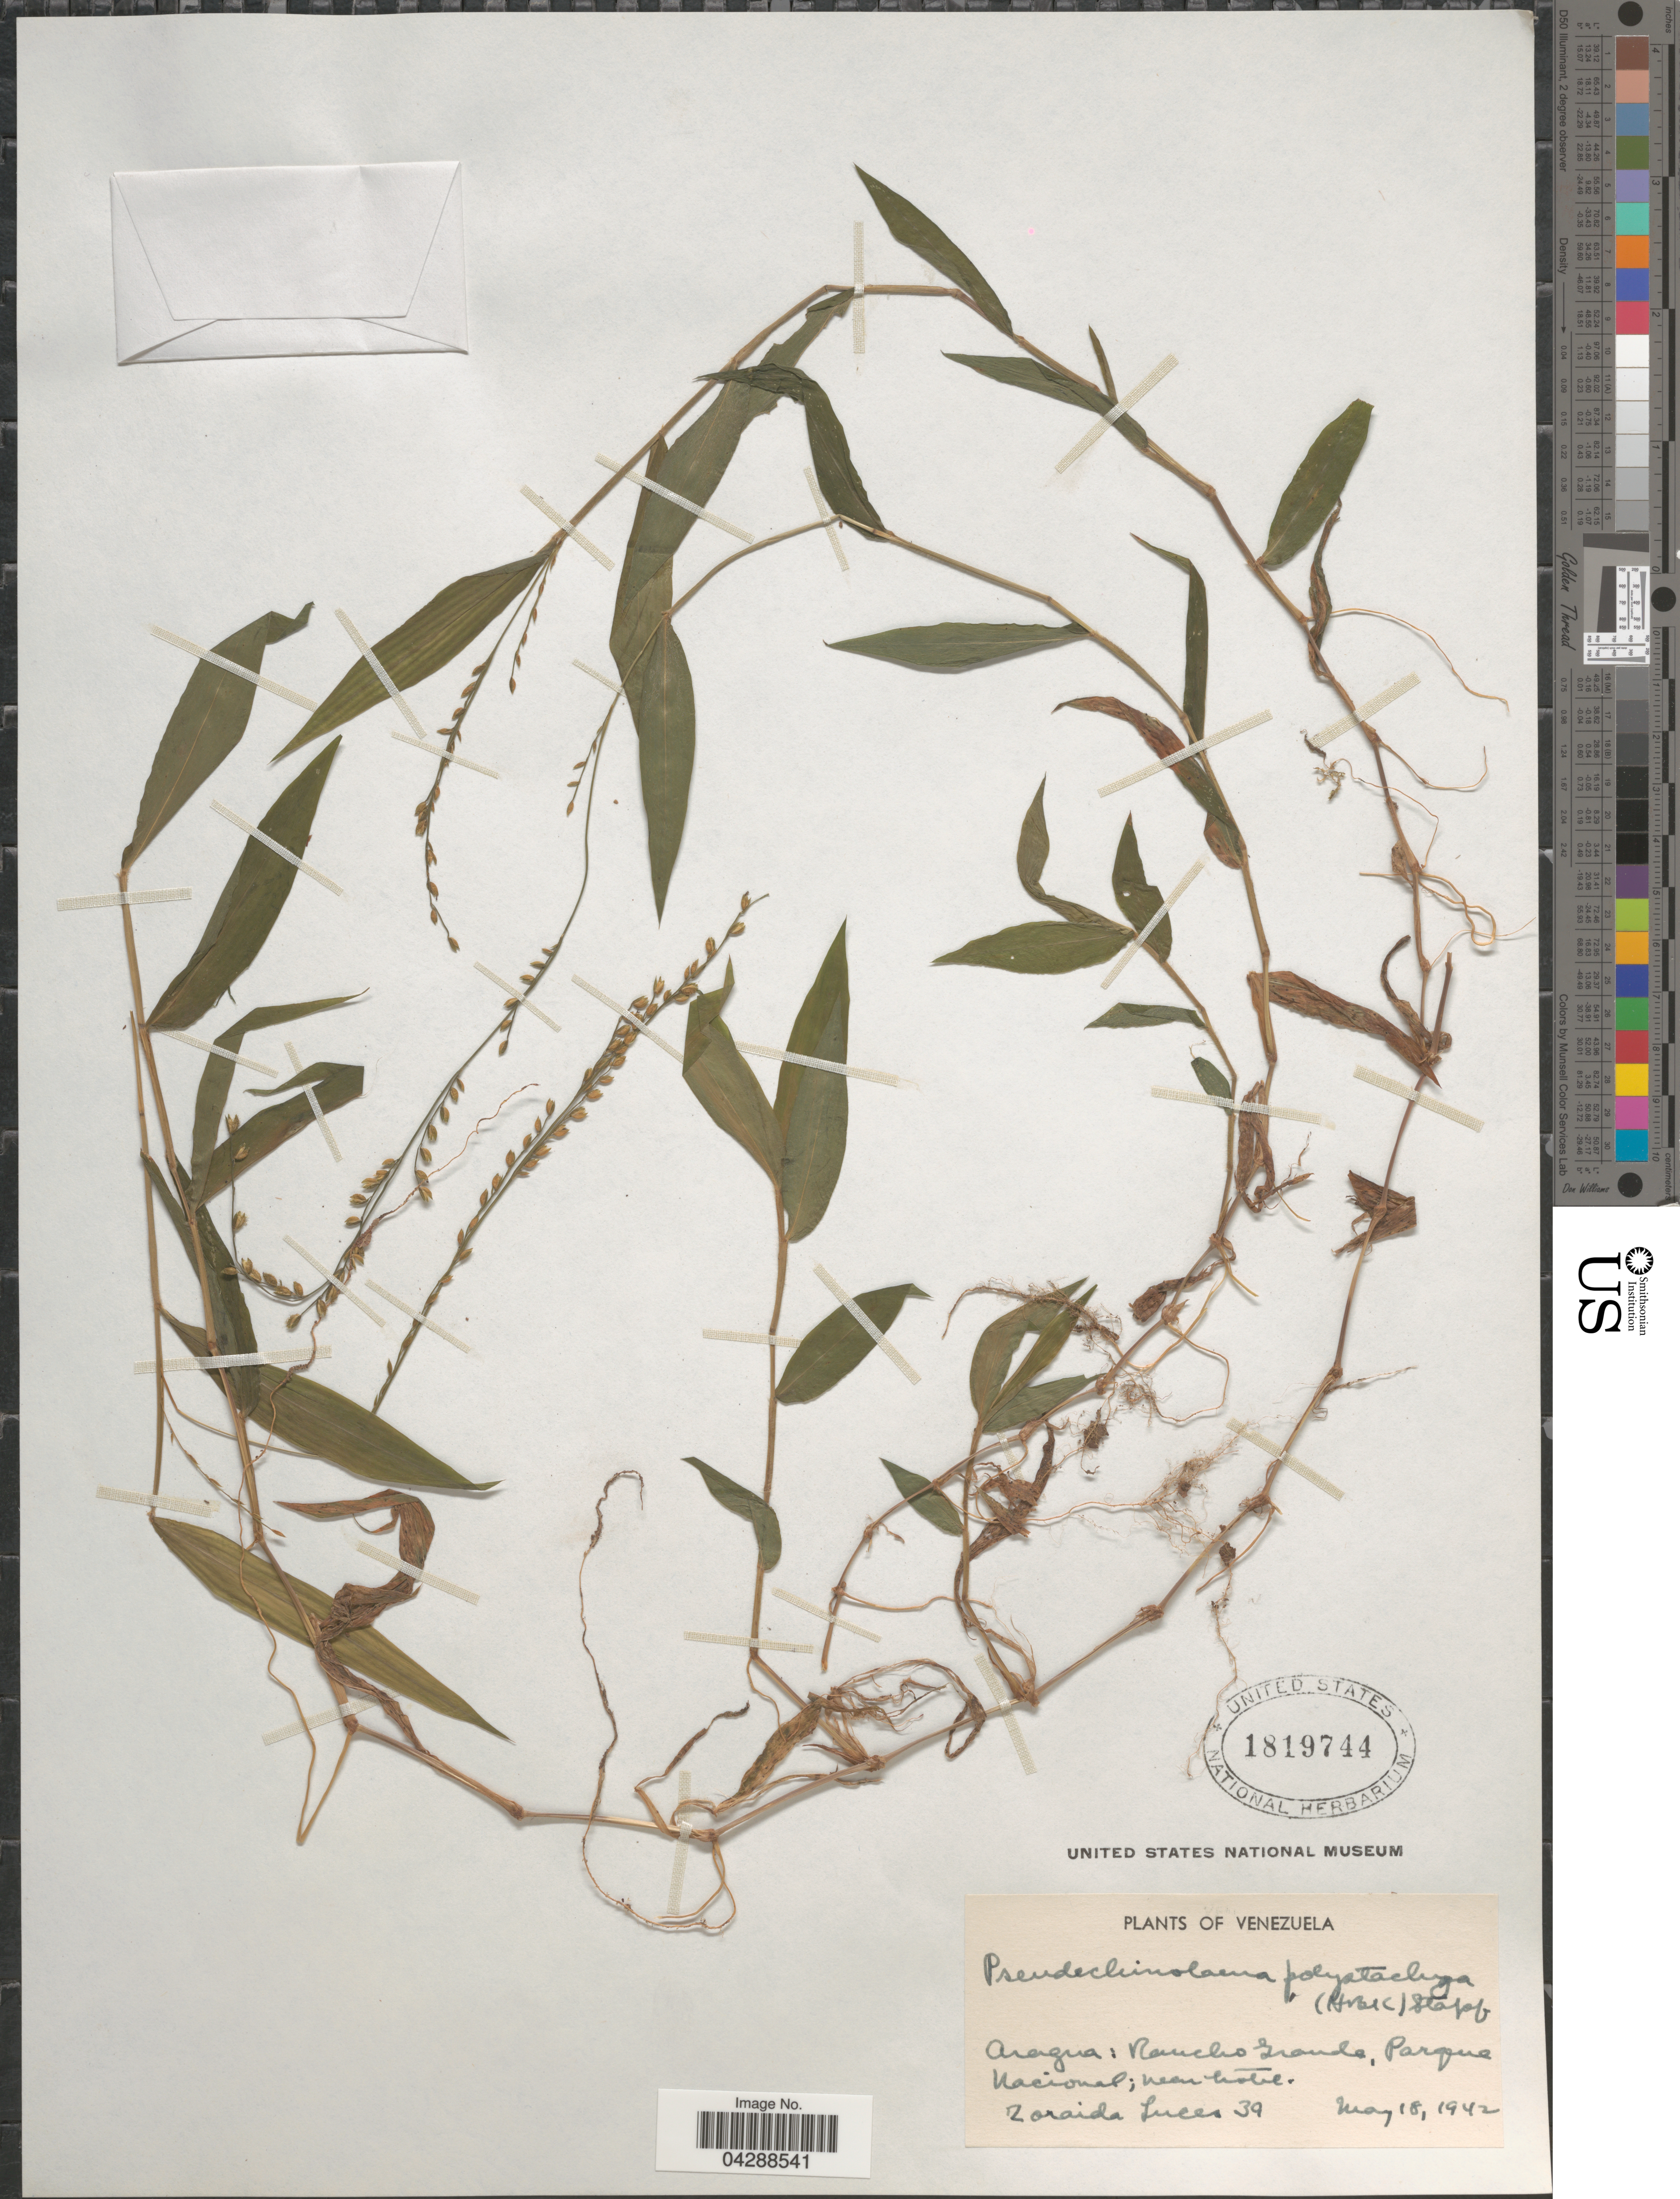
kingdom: Plantae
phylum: Tracheophyta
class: Liliopsida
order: Poales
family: Poaceae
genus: Pseudechinolaena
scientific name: Pseudechinolaena polystachya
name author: (Kunth) Stapf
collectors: Z. Luces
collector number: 39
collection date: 1942-05-18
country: Venezuela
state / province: Aragua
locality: Rancho Grande, Parque Nacional; near hotel.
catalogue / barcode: US 1819744